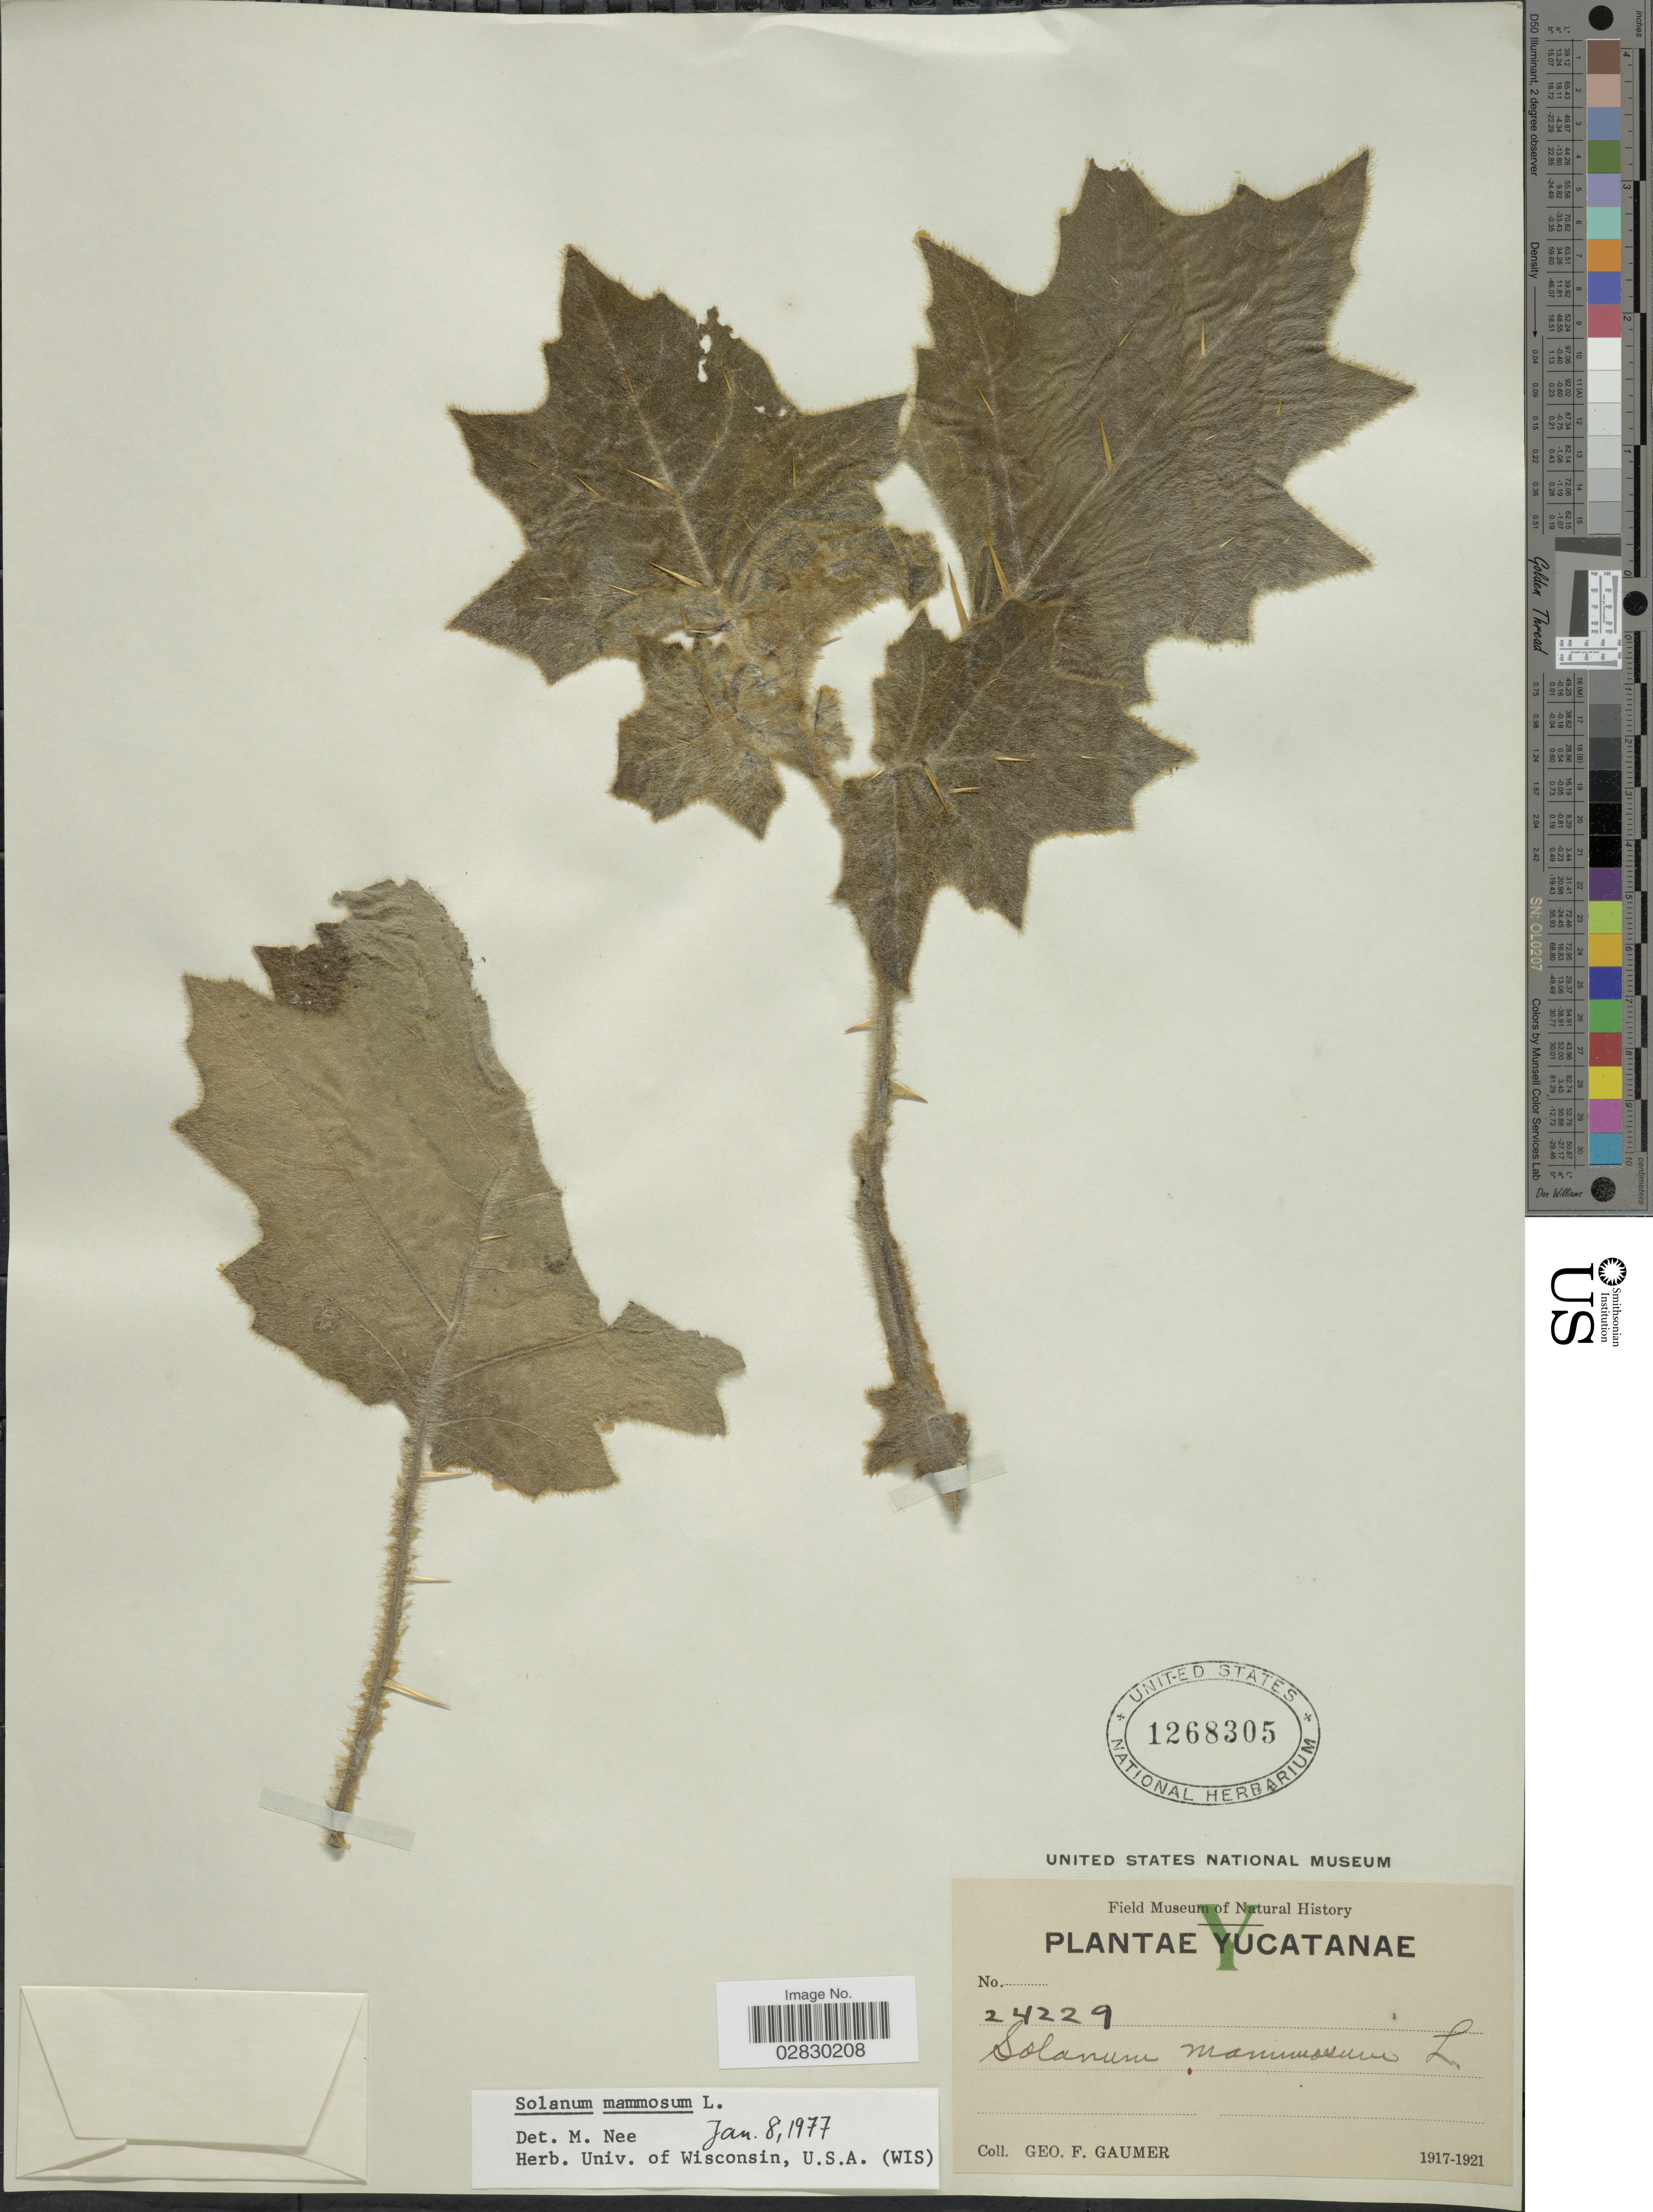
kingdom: Plantae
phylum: Tracheophyta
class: Magnoliopsida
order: Solanales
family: Solanaceae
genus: Solanum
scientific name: Solanum mammosum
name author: L.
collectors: G. F. Gaumer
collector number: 24229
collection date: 1917/1921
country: Mexico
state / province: Yucatán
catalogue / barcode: US 1268305